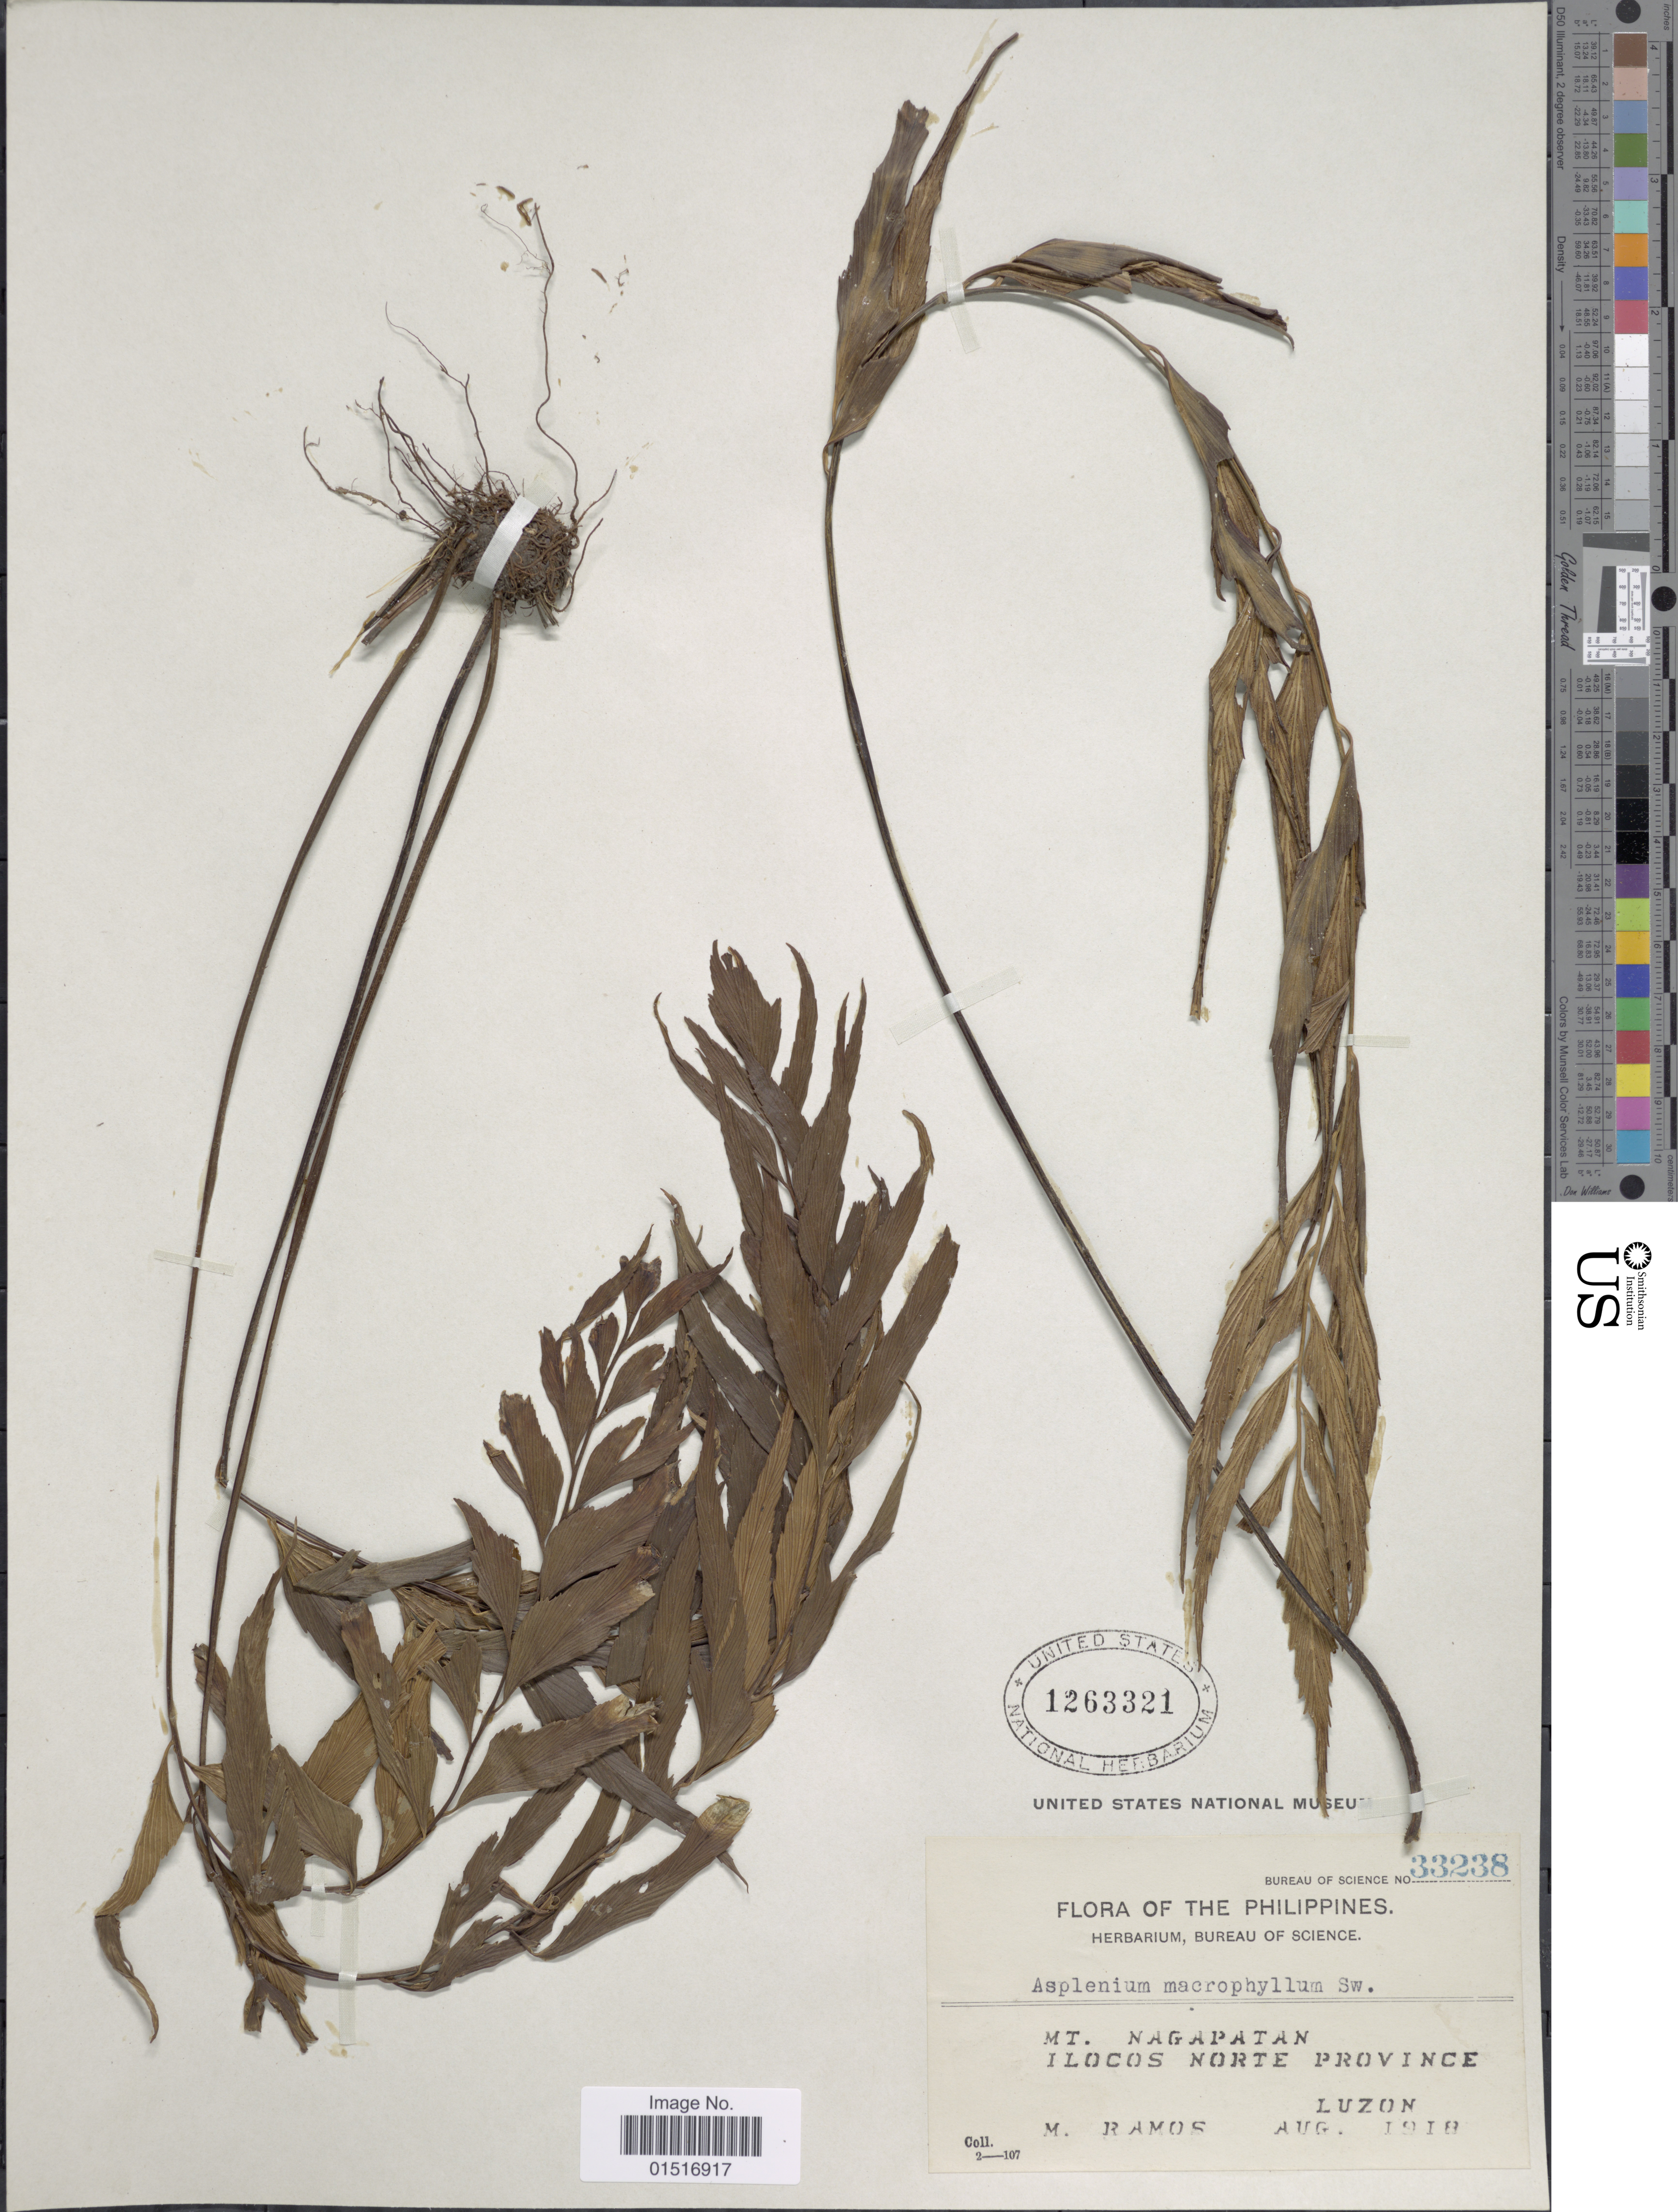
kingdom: Plantae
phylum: Tracheophyta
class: Polypodiopsida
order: Polypodiales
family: Aspleniaceae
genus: Asplenium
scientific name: Asplenium polyodon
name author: G. Forst.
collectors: M. Ramos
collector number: Bureau of Science 33238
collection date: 1918-08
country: Philippines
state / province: Ilocos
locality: Mt. Nagapatan. Ilocos Norte Province. Luzon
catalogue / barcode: US 1263321